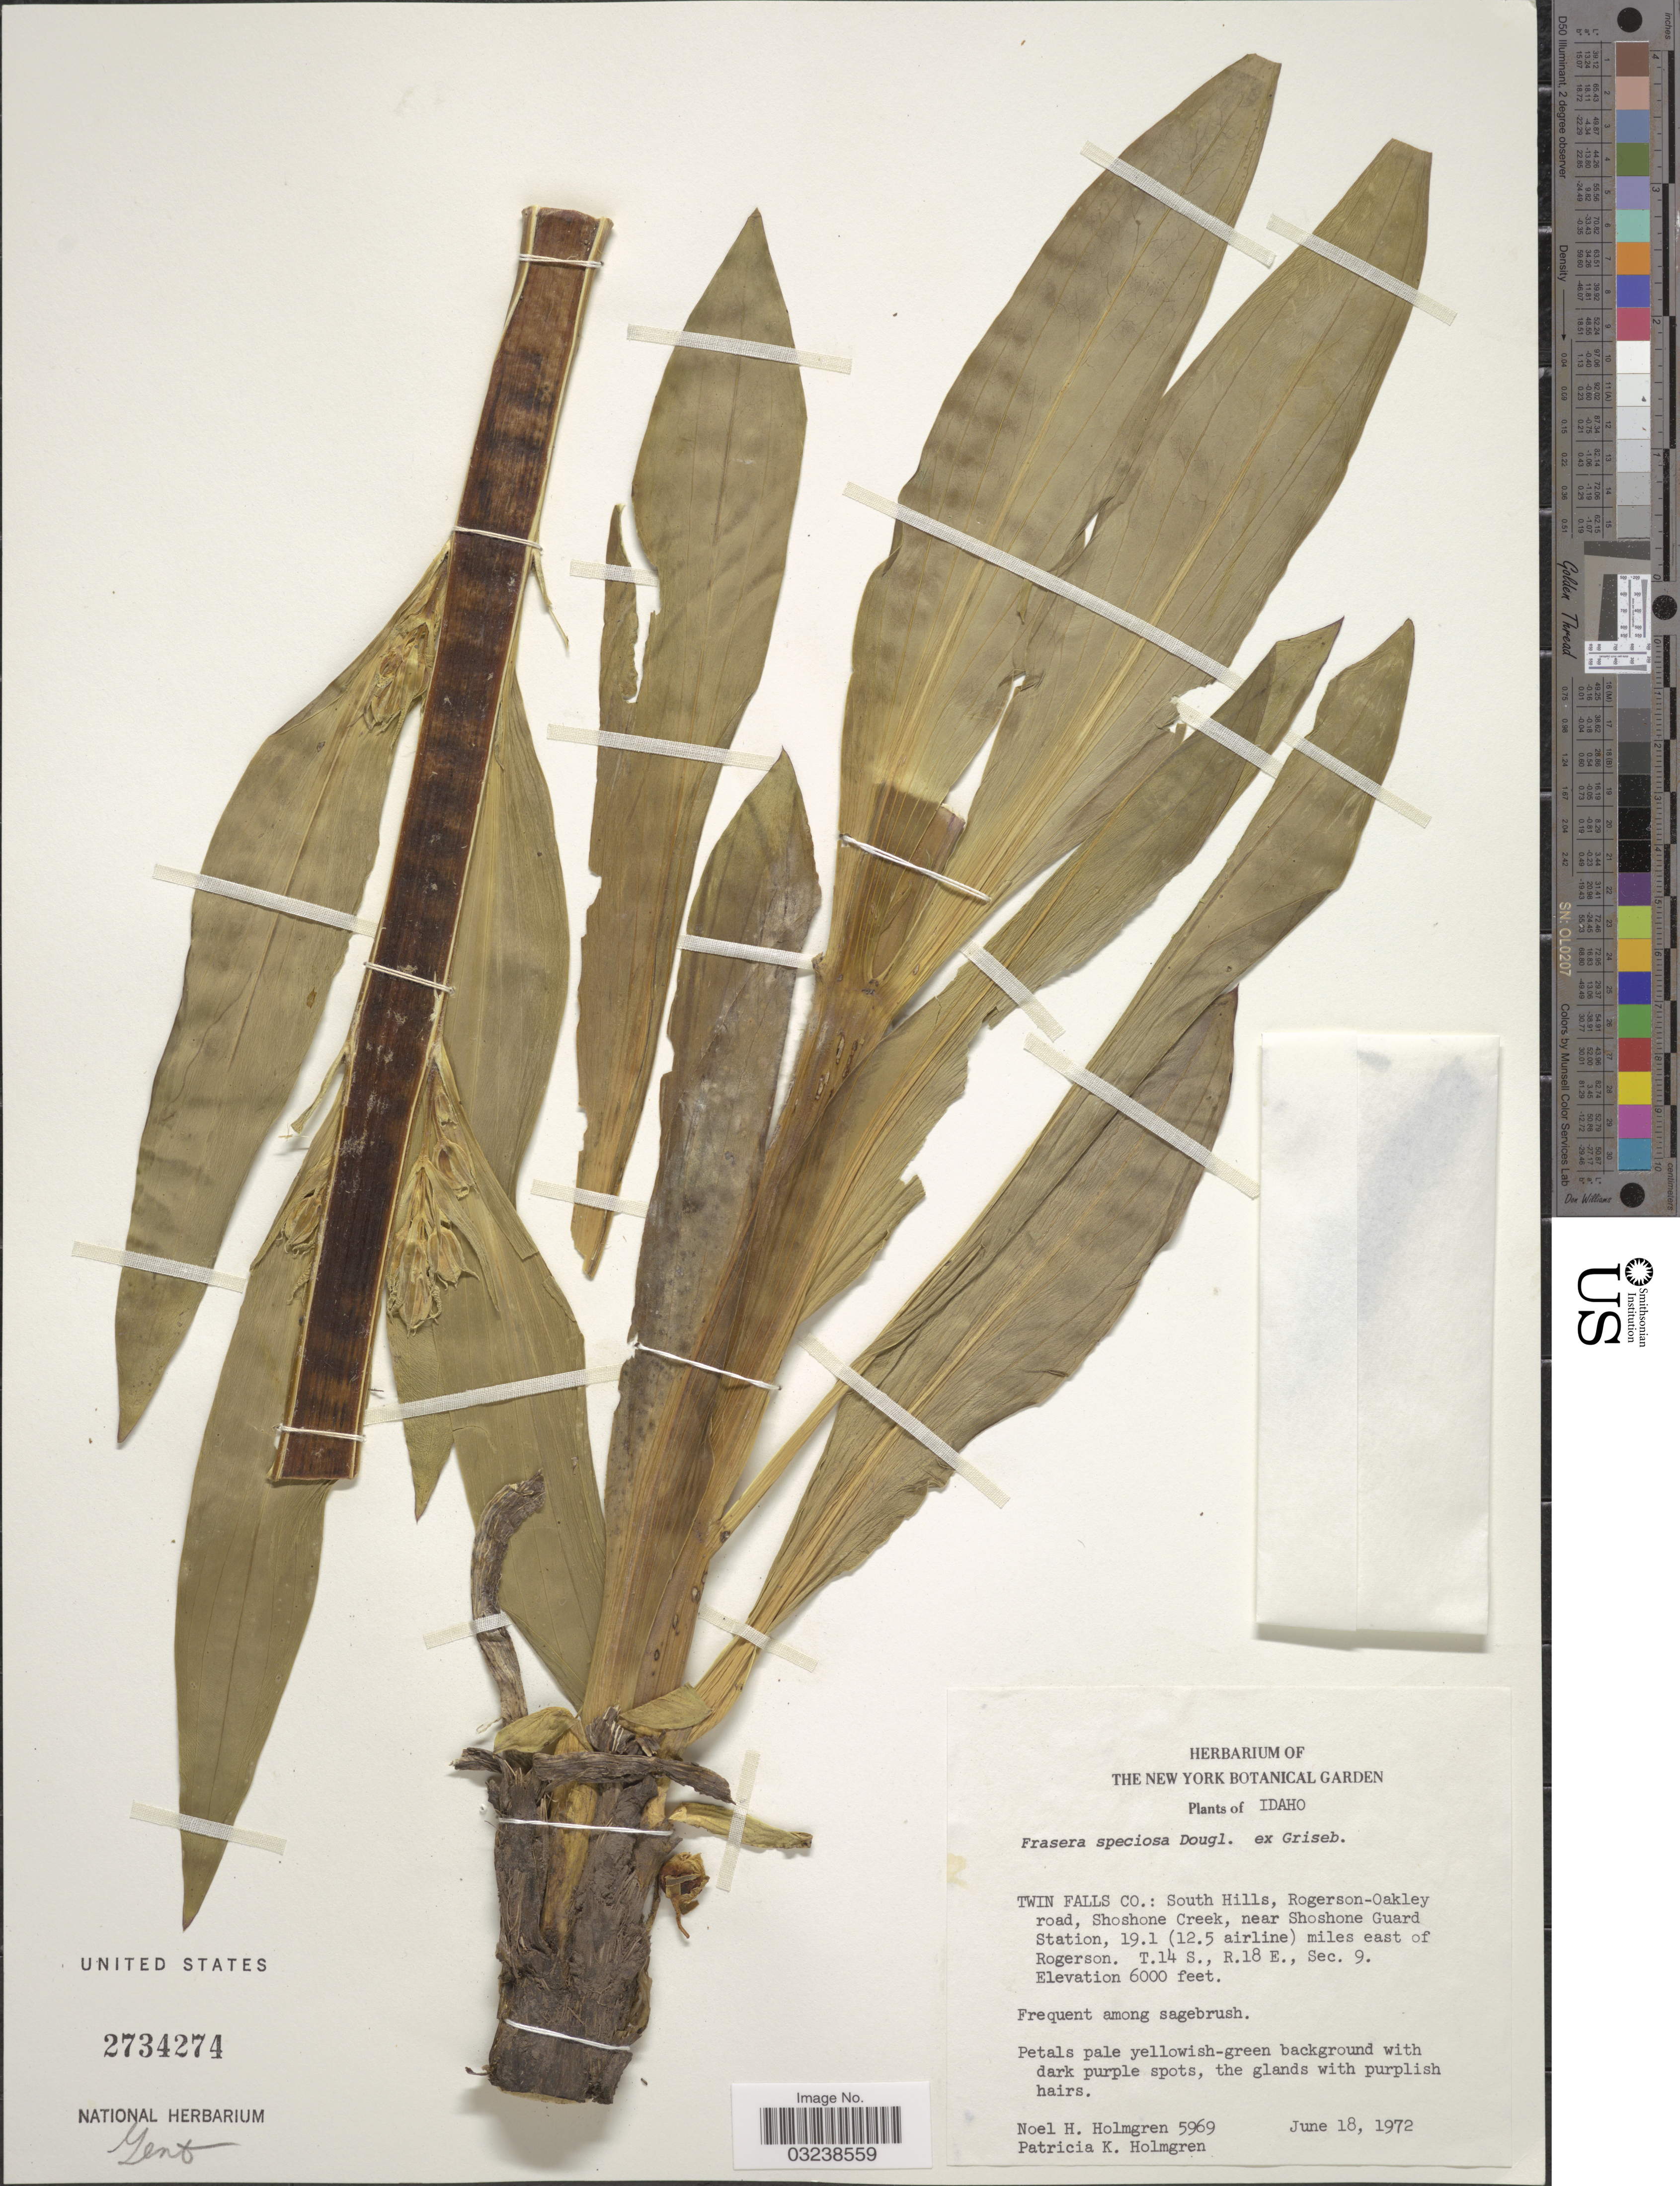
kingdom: Plantae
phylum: Tracheophyta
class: Magnoliopsida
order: Gentianales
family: Gentianaceae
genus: Swertia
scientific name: Swertia radiata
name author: (Kellogg) Kuntze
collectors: N. H. Holmgren & P. K. Holmgren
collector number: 5969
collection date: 1972-06-18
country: United States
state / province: Idaho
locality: Twin Falls Co.: South Hills, Rogerson-Oakley road, Shoshone Creek, near Shoshone Guard Station, 19.1 (12.5 airline) miles east of Rogerson. T.14 S., R.18 E., Sec. 9.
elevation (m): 1829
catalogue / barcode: US 2734274